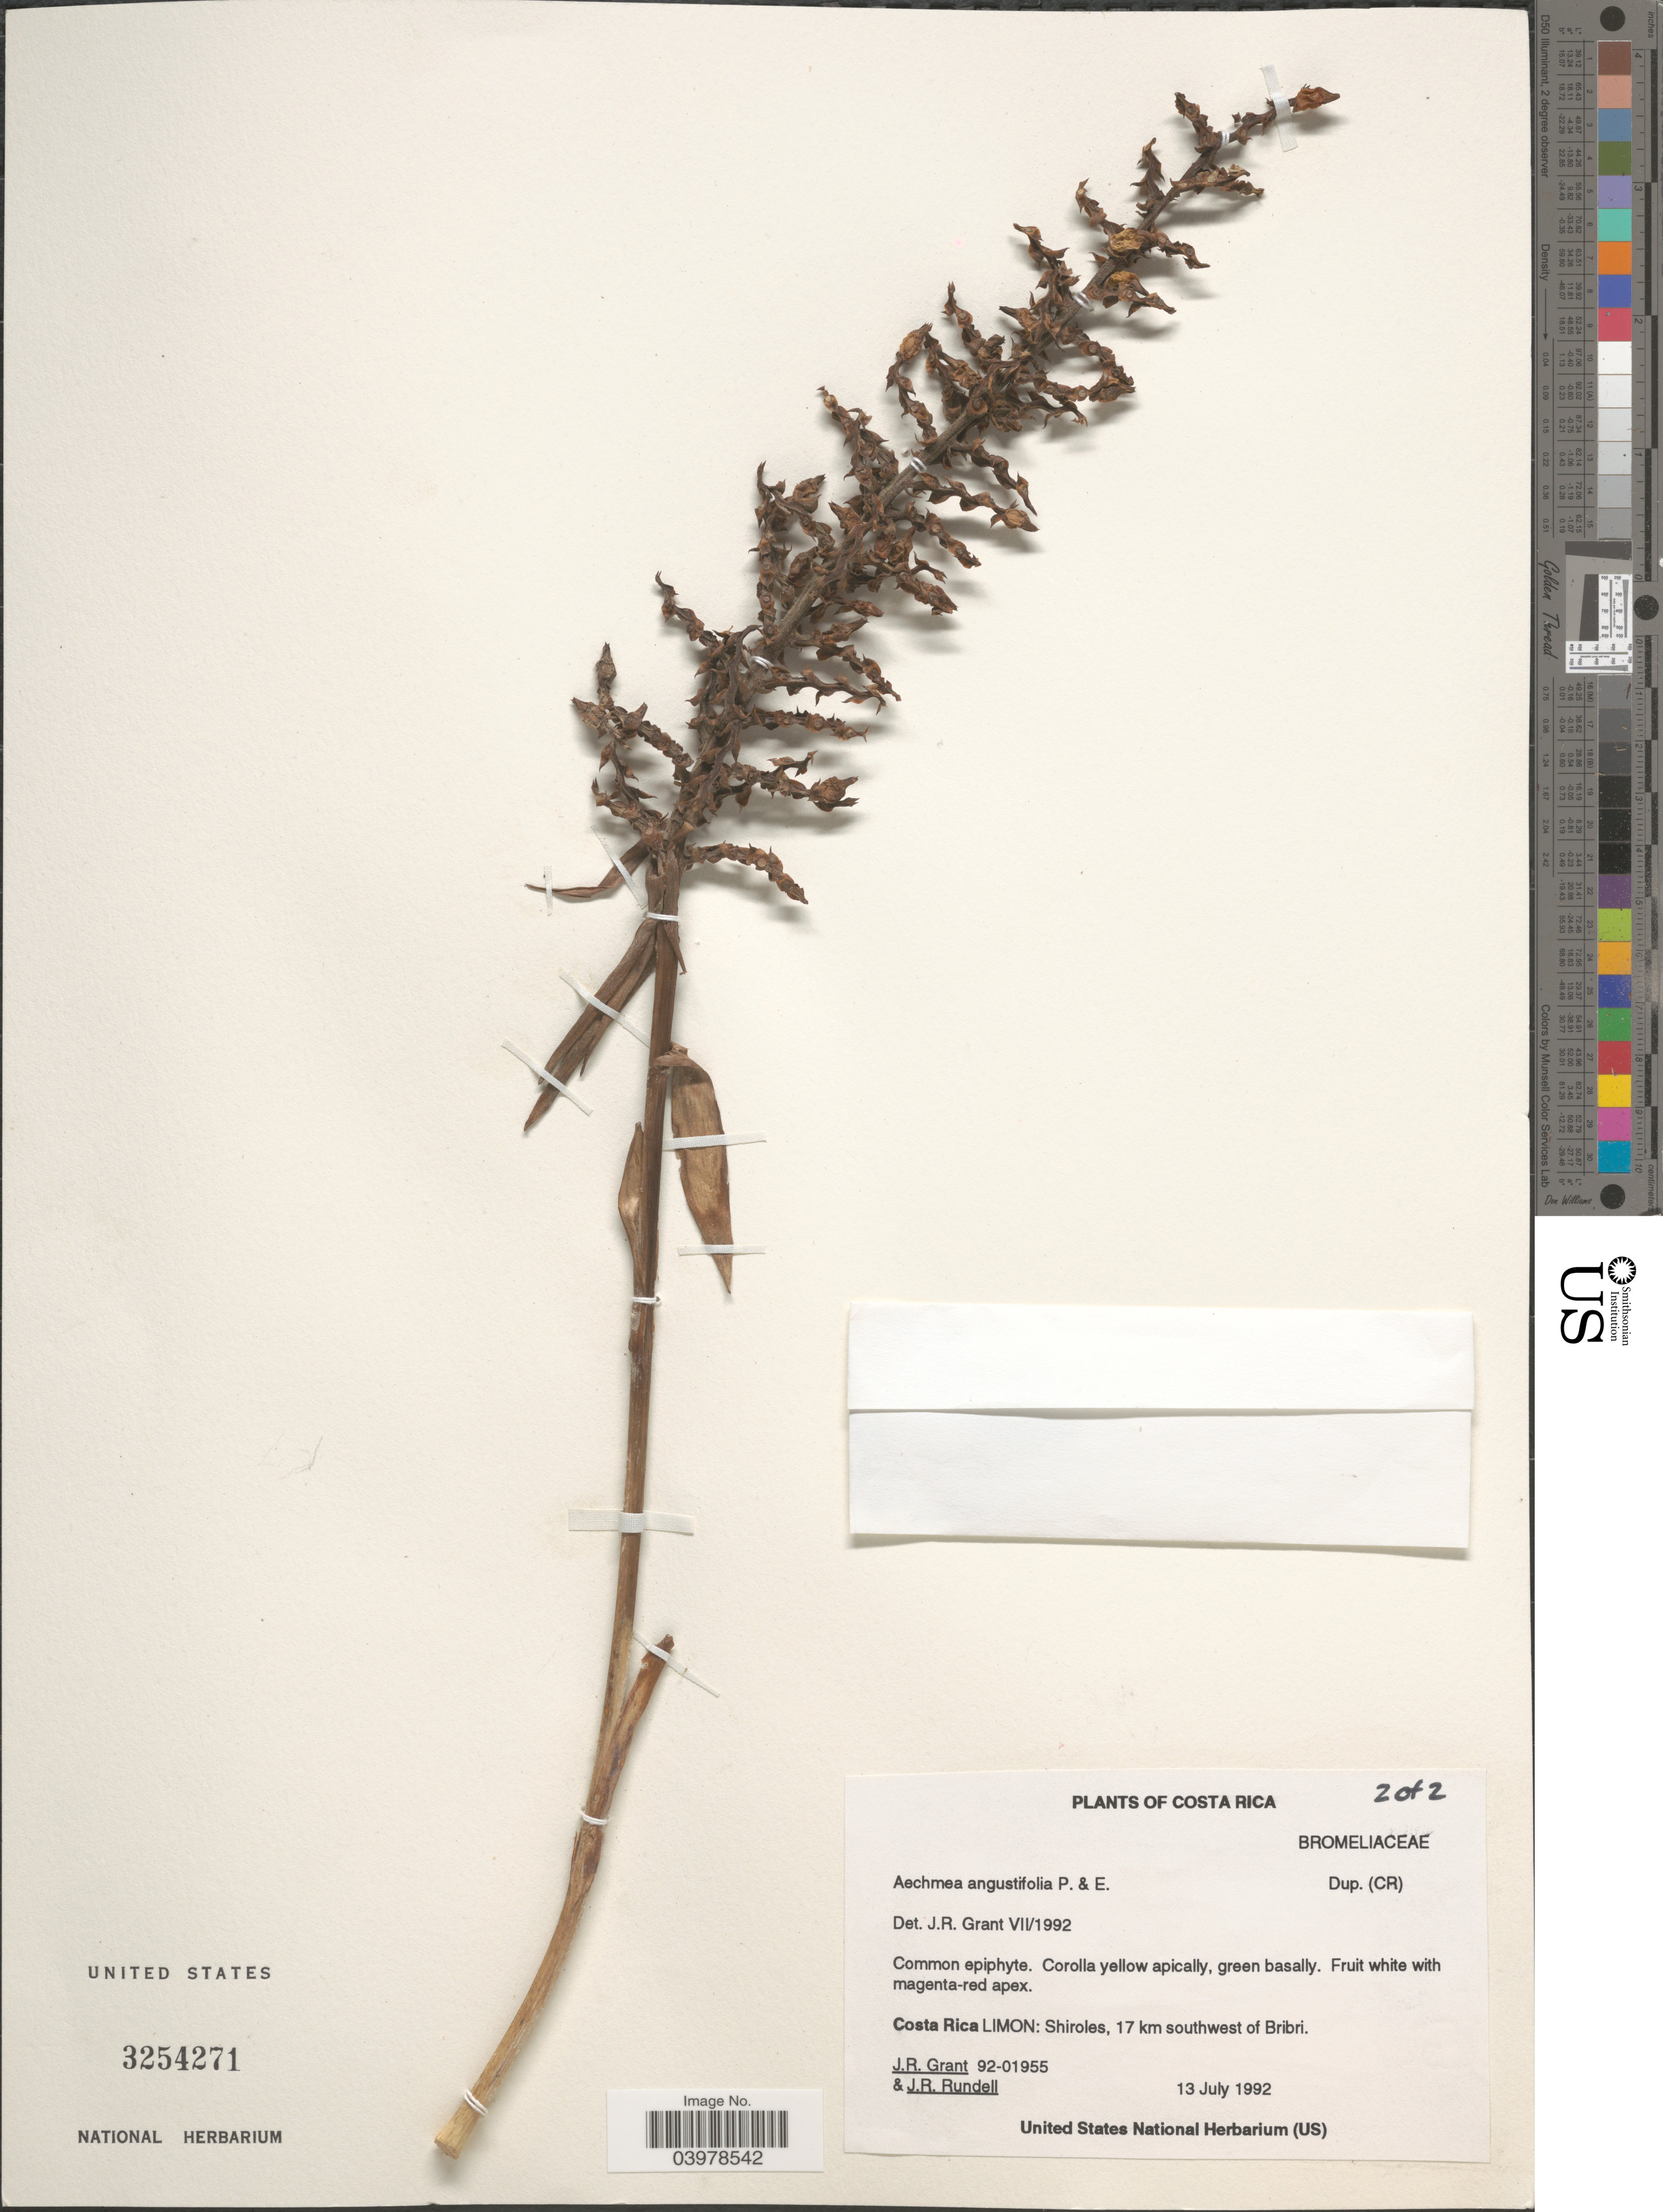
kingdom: Plantae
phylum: Tracheophyta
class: Liliopsida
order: Poales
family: Bromeliaceae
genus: Aechmea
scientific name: Aechmea angustifolia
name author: Poepp. & Endl.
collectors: J. Grant & J. R. Rundell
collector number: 92-01955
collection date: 1992-07-13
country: Costa Rica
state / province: Limón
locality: Shiroles, 17 km southwest of Bribri.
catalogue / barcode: US 3254271